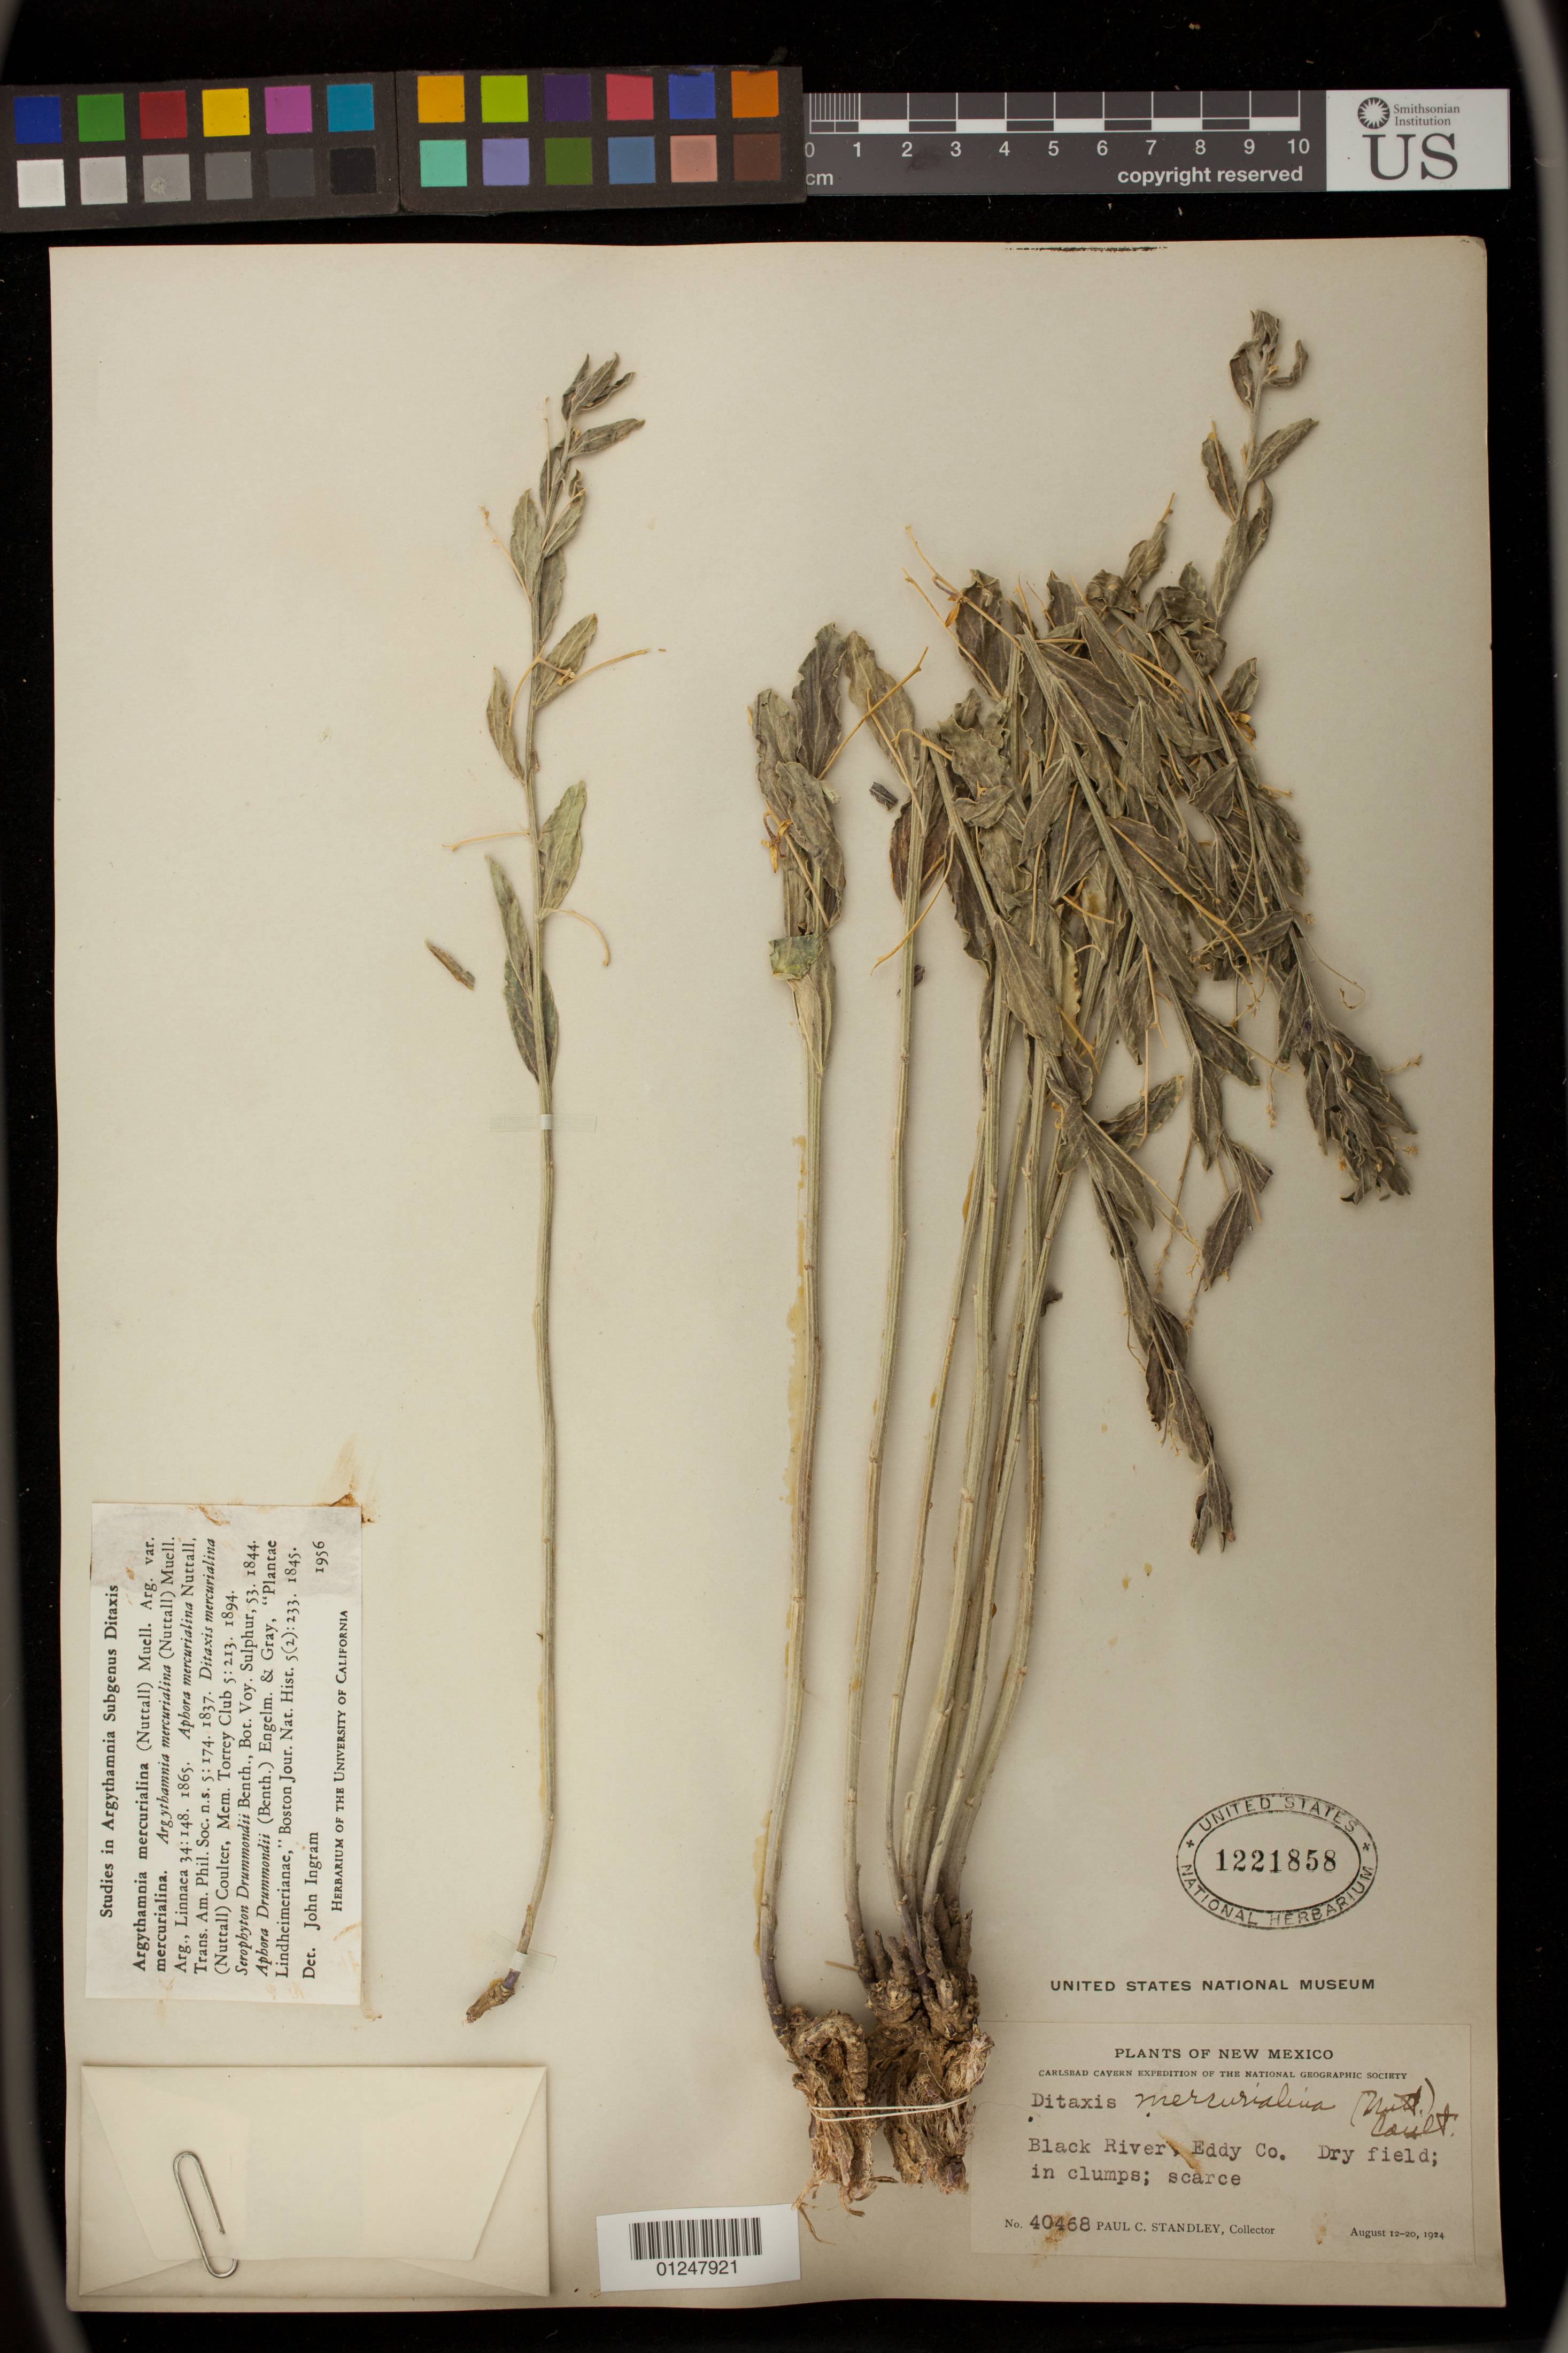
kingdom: Plantae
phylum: Tracheophyta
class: Magnoliopsida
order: Malpighiales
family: Euphorbiaceae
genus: Argythamnia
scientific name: Argythamnia mercurialina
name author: (Nutt.) Müll. Arg.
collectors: P. C. Standley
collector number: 40468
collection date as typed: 12 Aug 1924 to 20 Aug 1924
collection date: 1924-08-12/1924-08-20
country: United States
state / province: New Mexico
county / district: Eddy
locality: Black River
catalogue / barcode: US 1221858